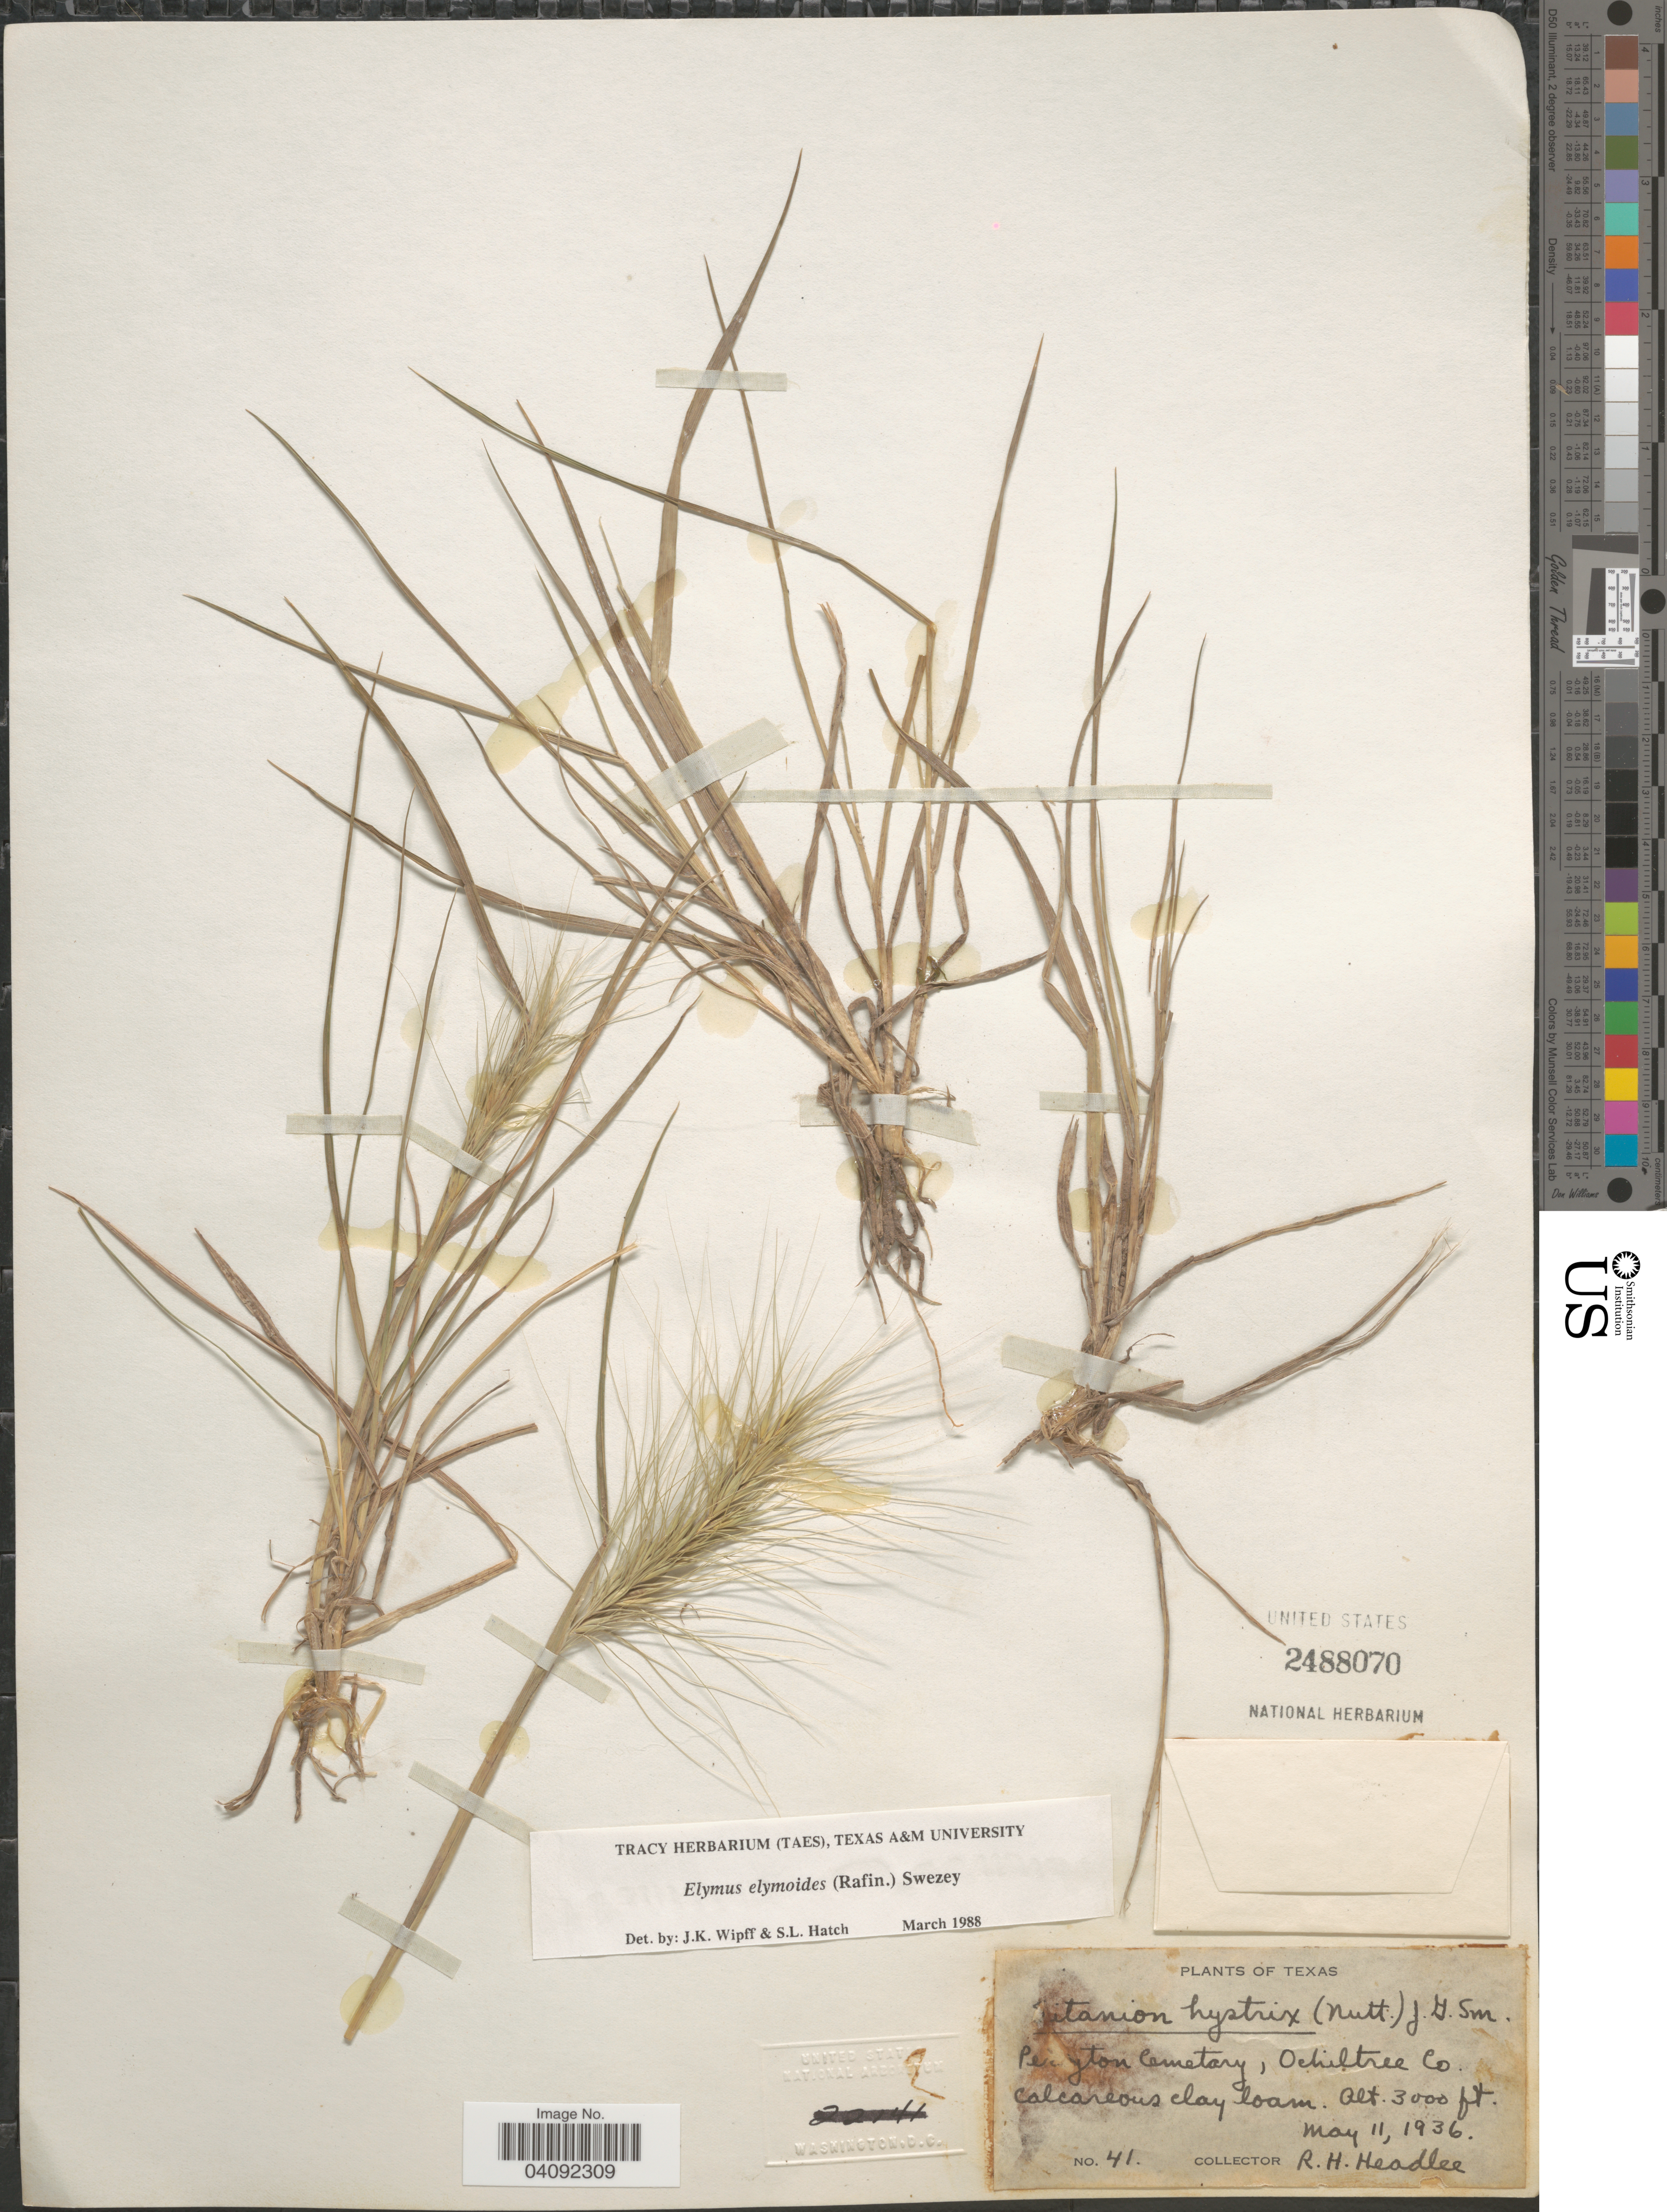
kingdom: Plantae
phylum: Tracheophyta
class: Liliopsida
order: Poales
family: Poaceae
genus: Elymus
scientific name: Elymus elymoides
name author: (Raf.) Swezey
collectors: R. Headlee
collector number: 41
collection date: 1936-05-11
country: United States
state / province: Texas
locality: Penyton Cemetary, Ochiltree Co. Calcareous clay loam.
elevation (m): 914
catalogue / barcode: US 2488070